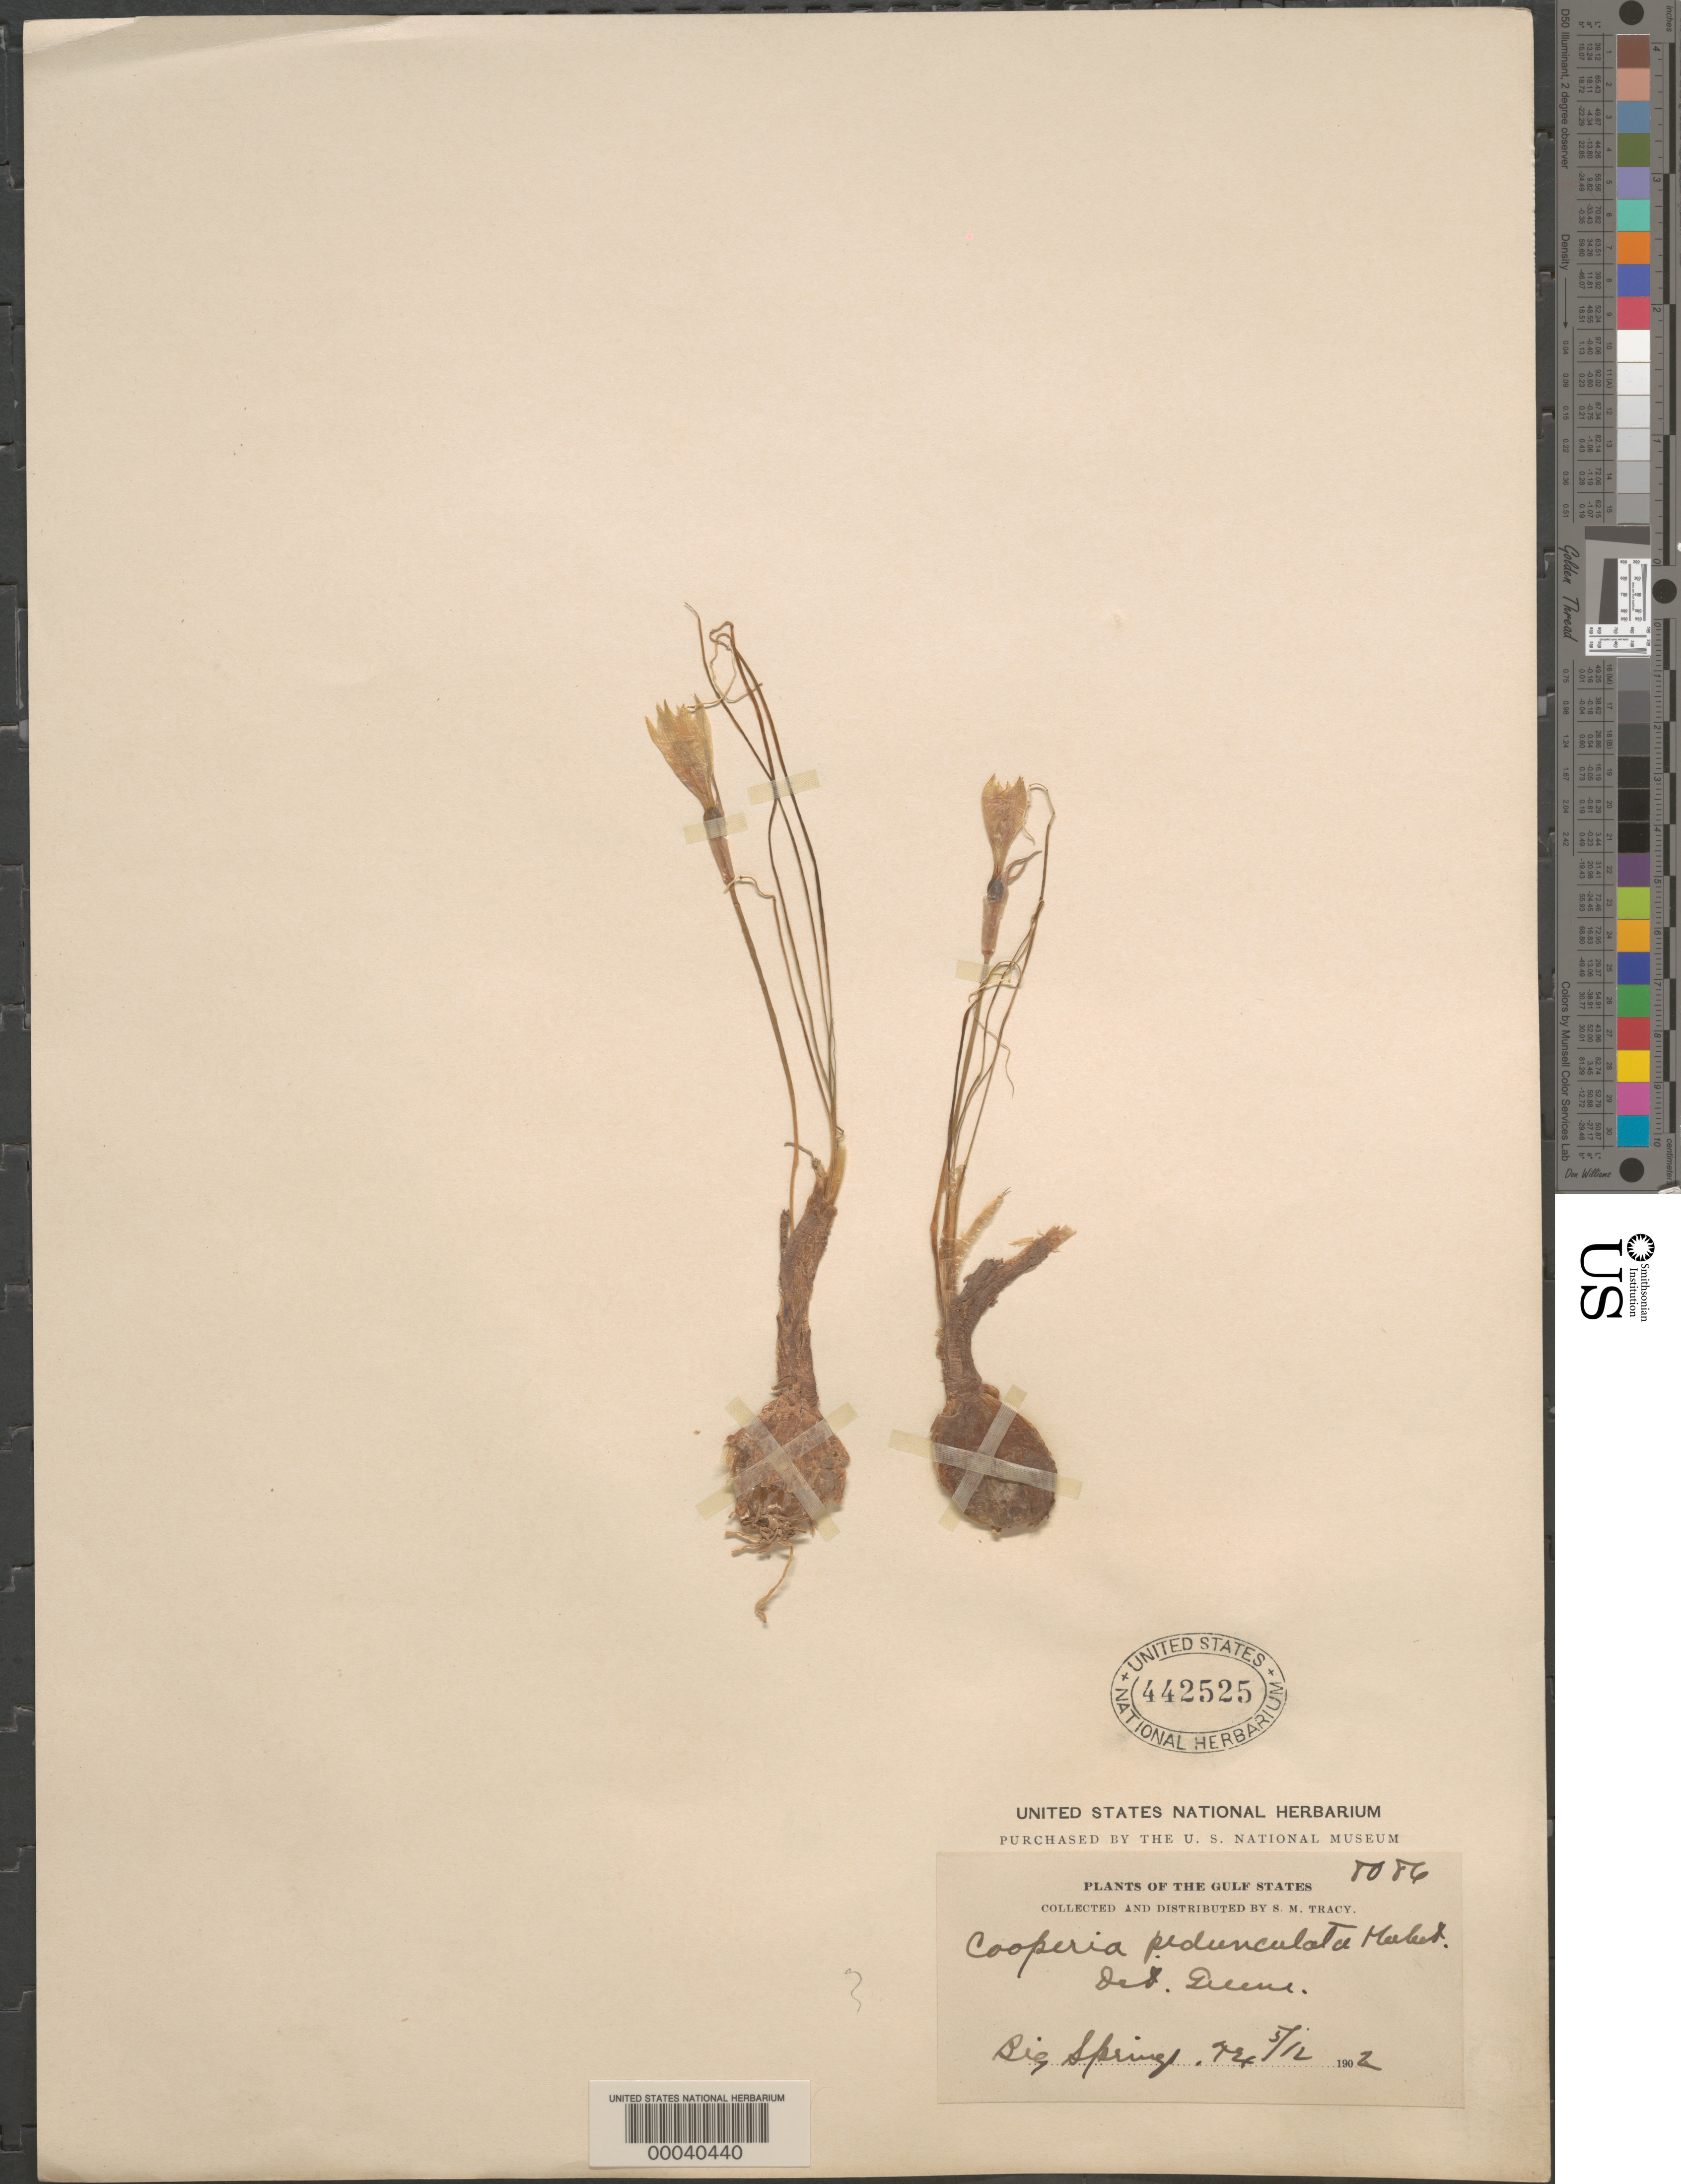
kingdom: Plantae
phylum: Tracheophyta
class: Liliopsida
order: Asparagales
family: Amaryllidaceae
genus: Zephyranthes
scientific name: Zephyranthes longifolia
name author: Hemsl.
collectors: S. M. Tracy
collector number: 8086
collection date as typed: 05 Dec 1902 or 12 Feb 1902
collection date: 1902-02-12 or 1902-12-05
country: United States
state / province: Texas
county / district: Howard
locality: Big spring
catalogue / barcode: US 442525